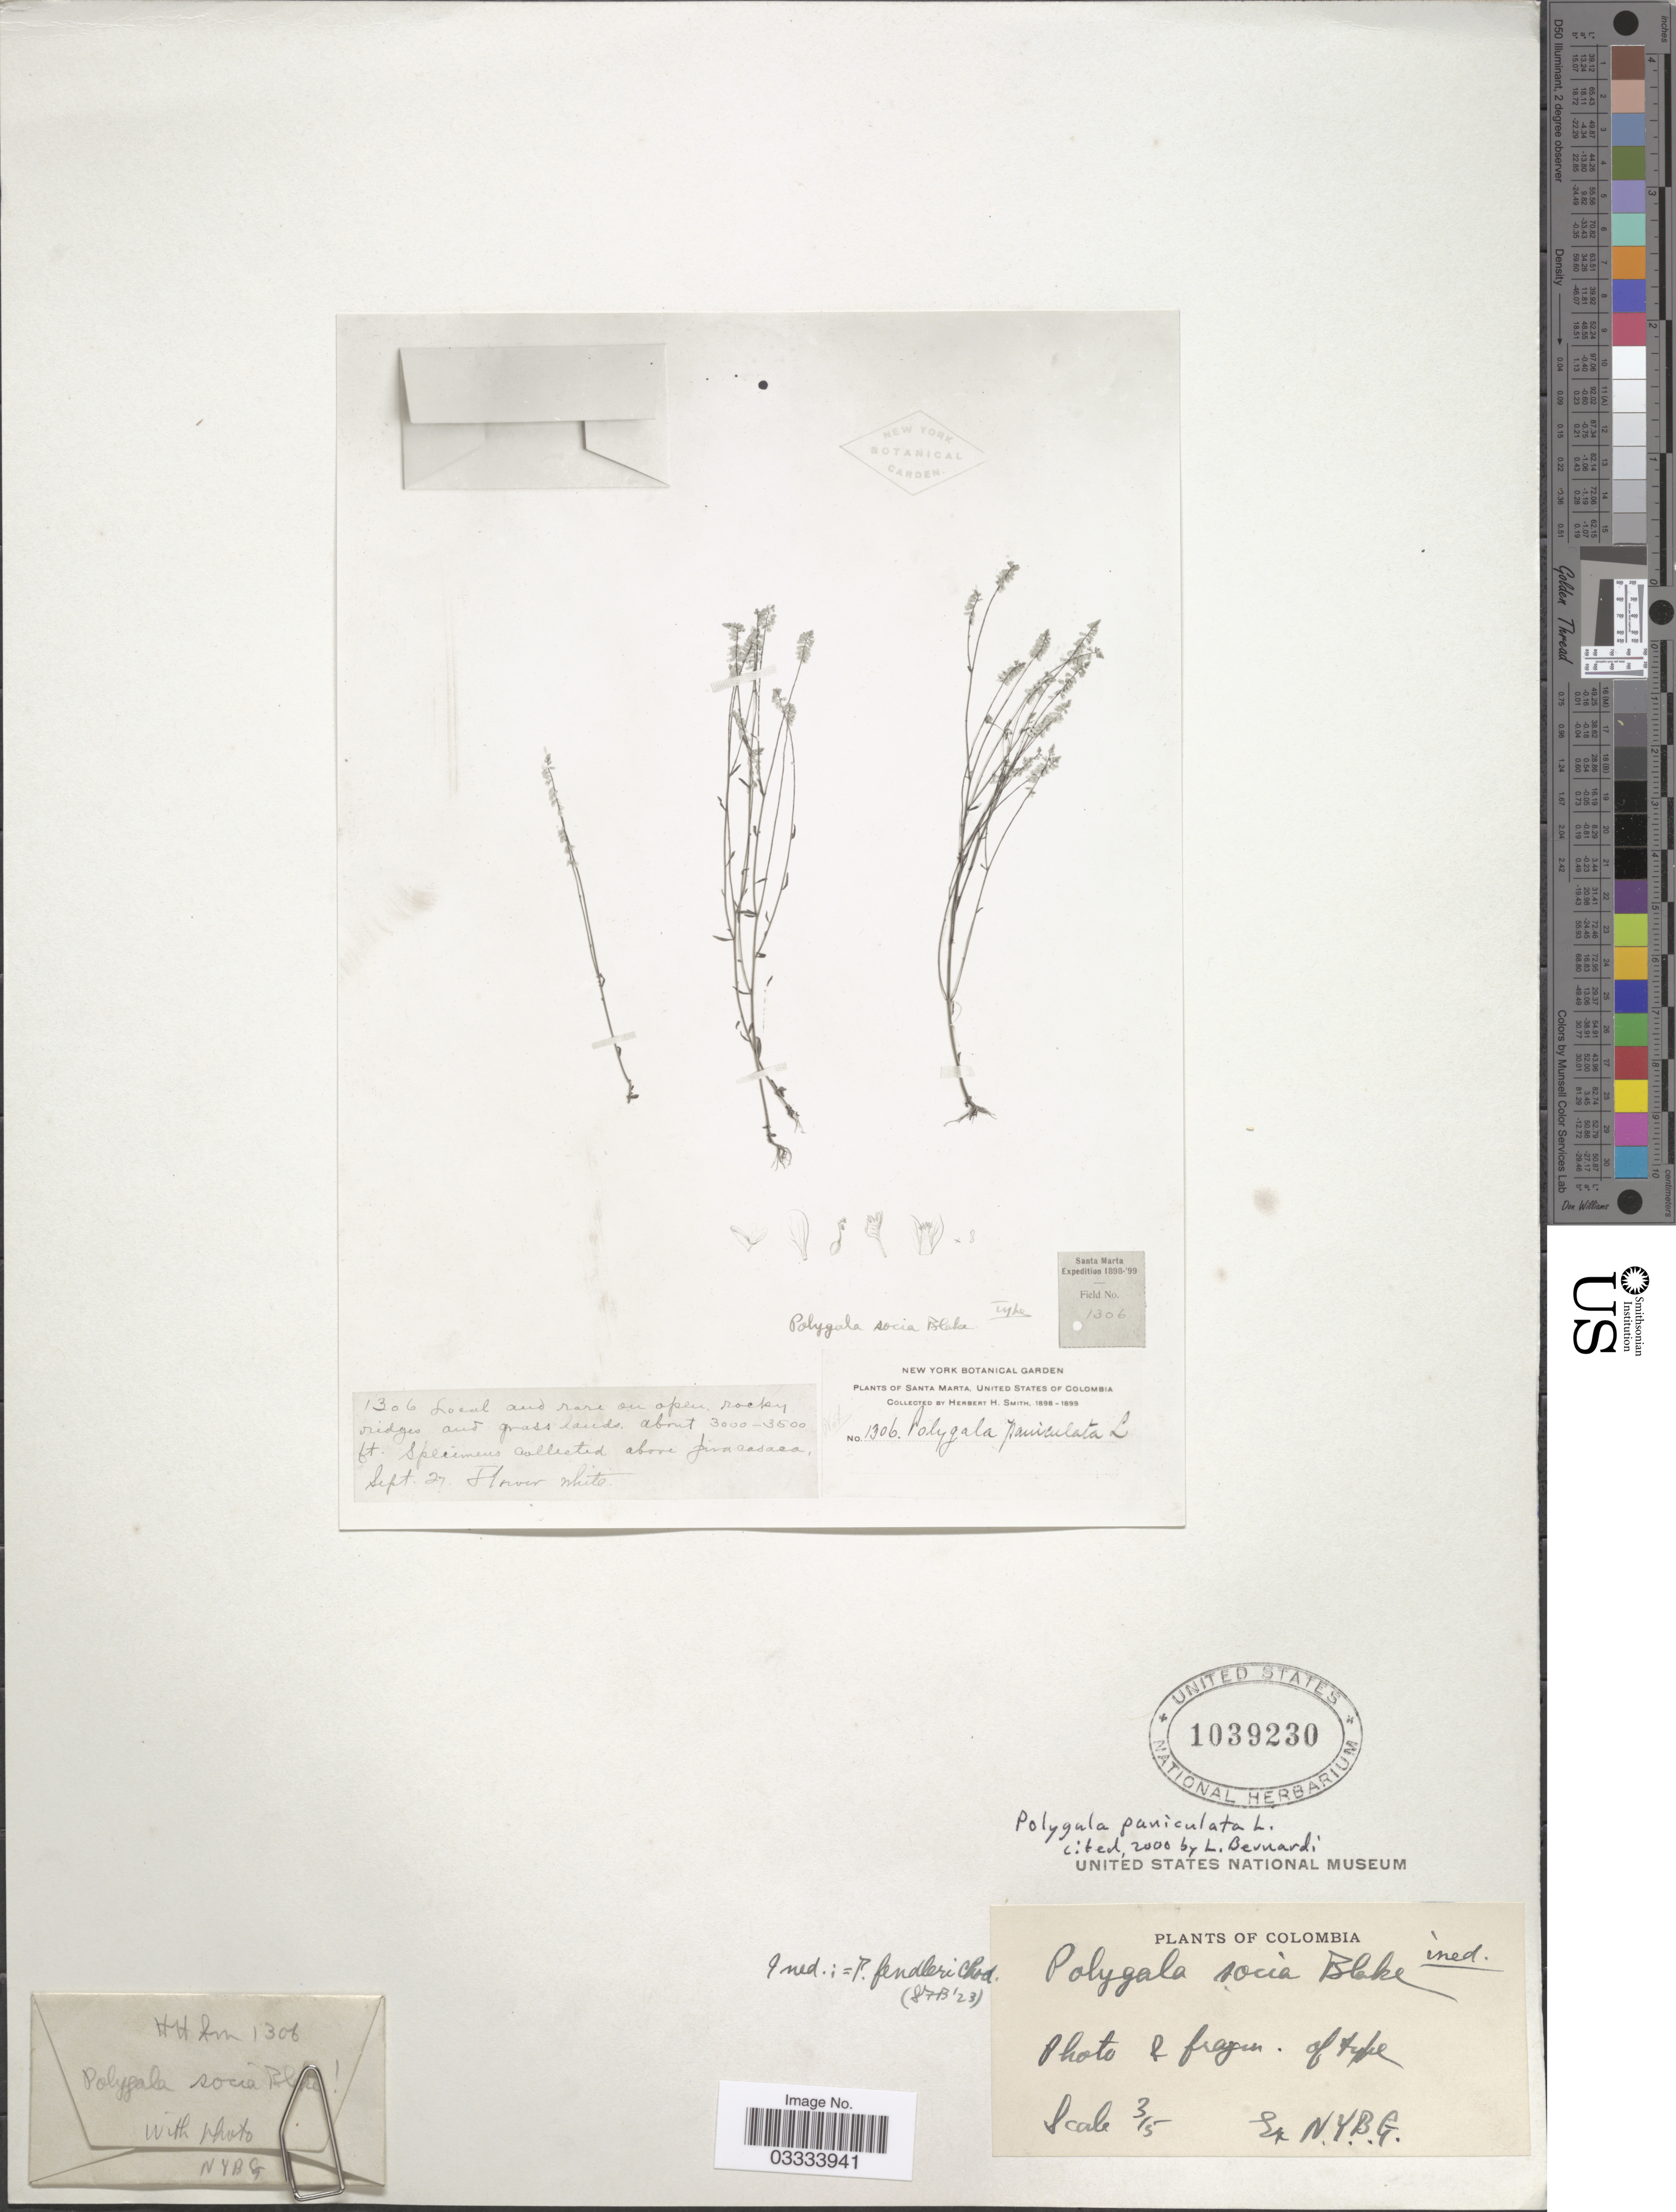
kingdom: Plantae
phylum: Tracheophyta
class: Magnoliopsida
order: Fabales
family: Polygalaceae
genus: Polygala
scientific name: Polygala paniculata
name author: L.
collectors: Herbert H. Smith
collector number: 1306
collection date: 1898-09-27/1899-09-27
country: Colombia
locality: Santa Marta, United States of Colombia. Above Jiracasaca.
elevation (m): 914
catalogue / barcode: US 1039230